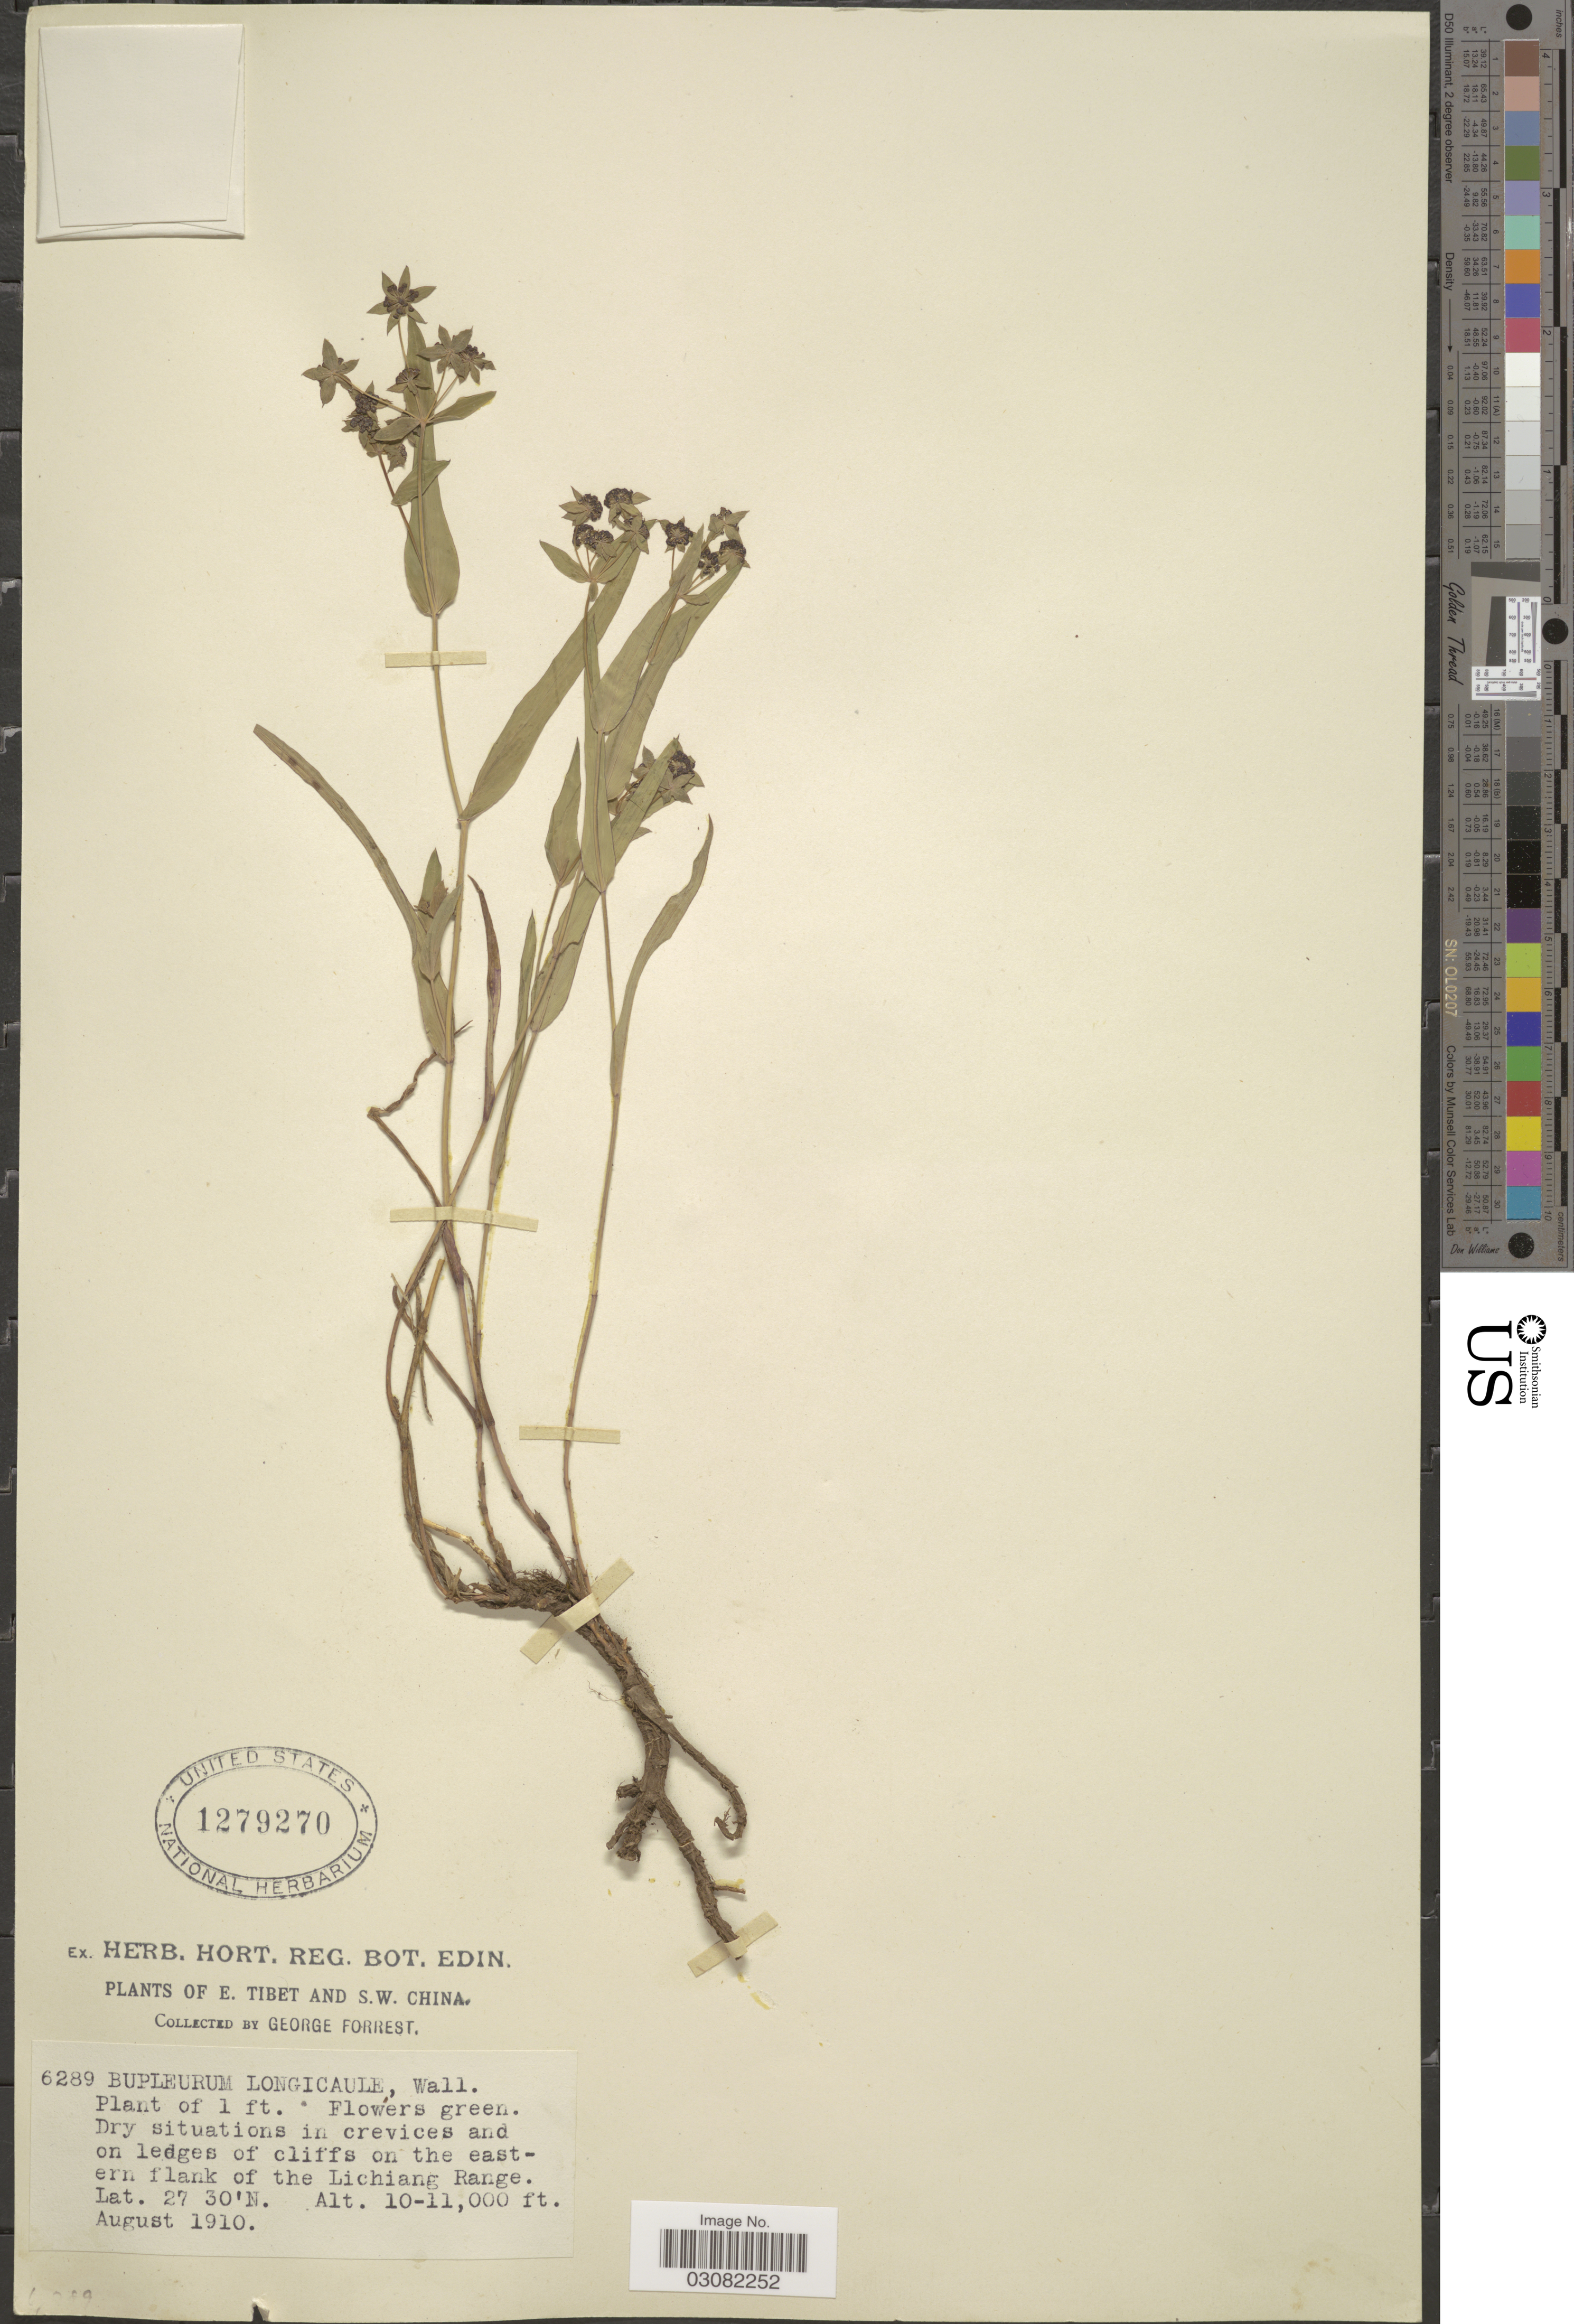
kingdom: Plantae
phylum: Tracheophyta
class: Magnoliopsida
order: Apiales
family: Apiaceae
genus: Bupleurum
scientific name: Bupleurum longicaule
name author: Wall ex DC.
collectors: G. Forrest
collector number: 6289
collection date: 1910-08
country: China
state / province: Xizang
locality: E. Tibet and S.W. China, Dry situations in crevices and on ledges of cliffs on the eastern flank of the Lichiang Range.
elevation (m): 3048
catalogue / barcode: US 1279270